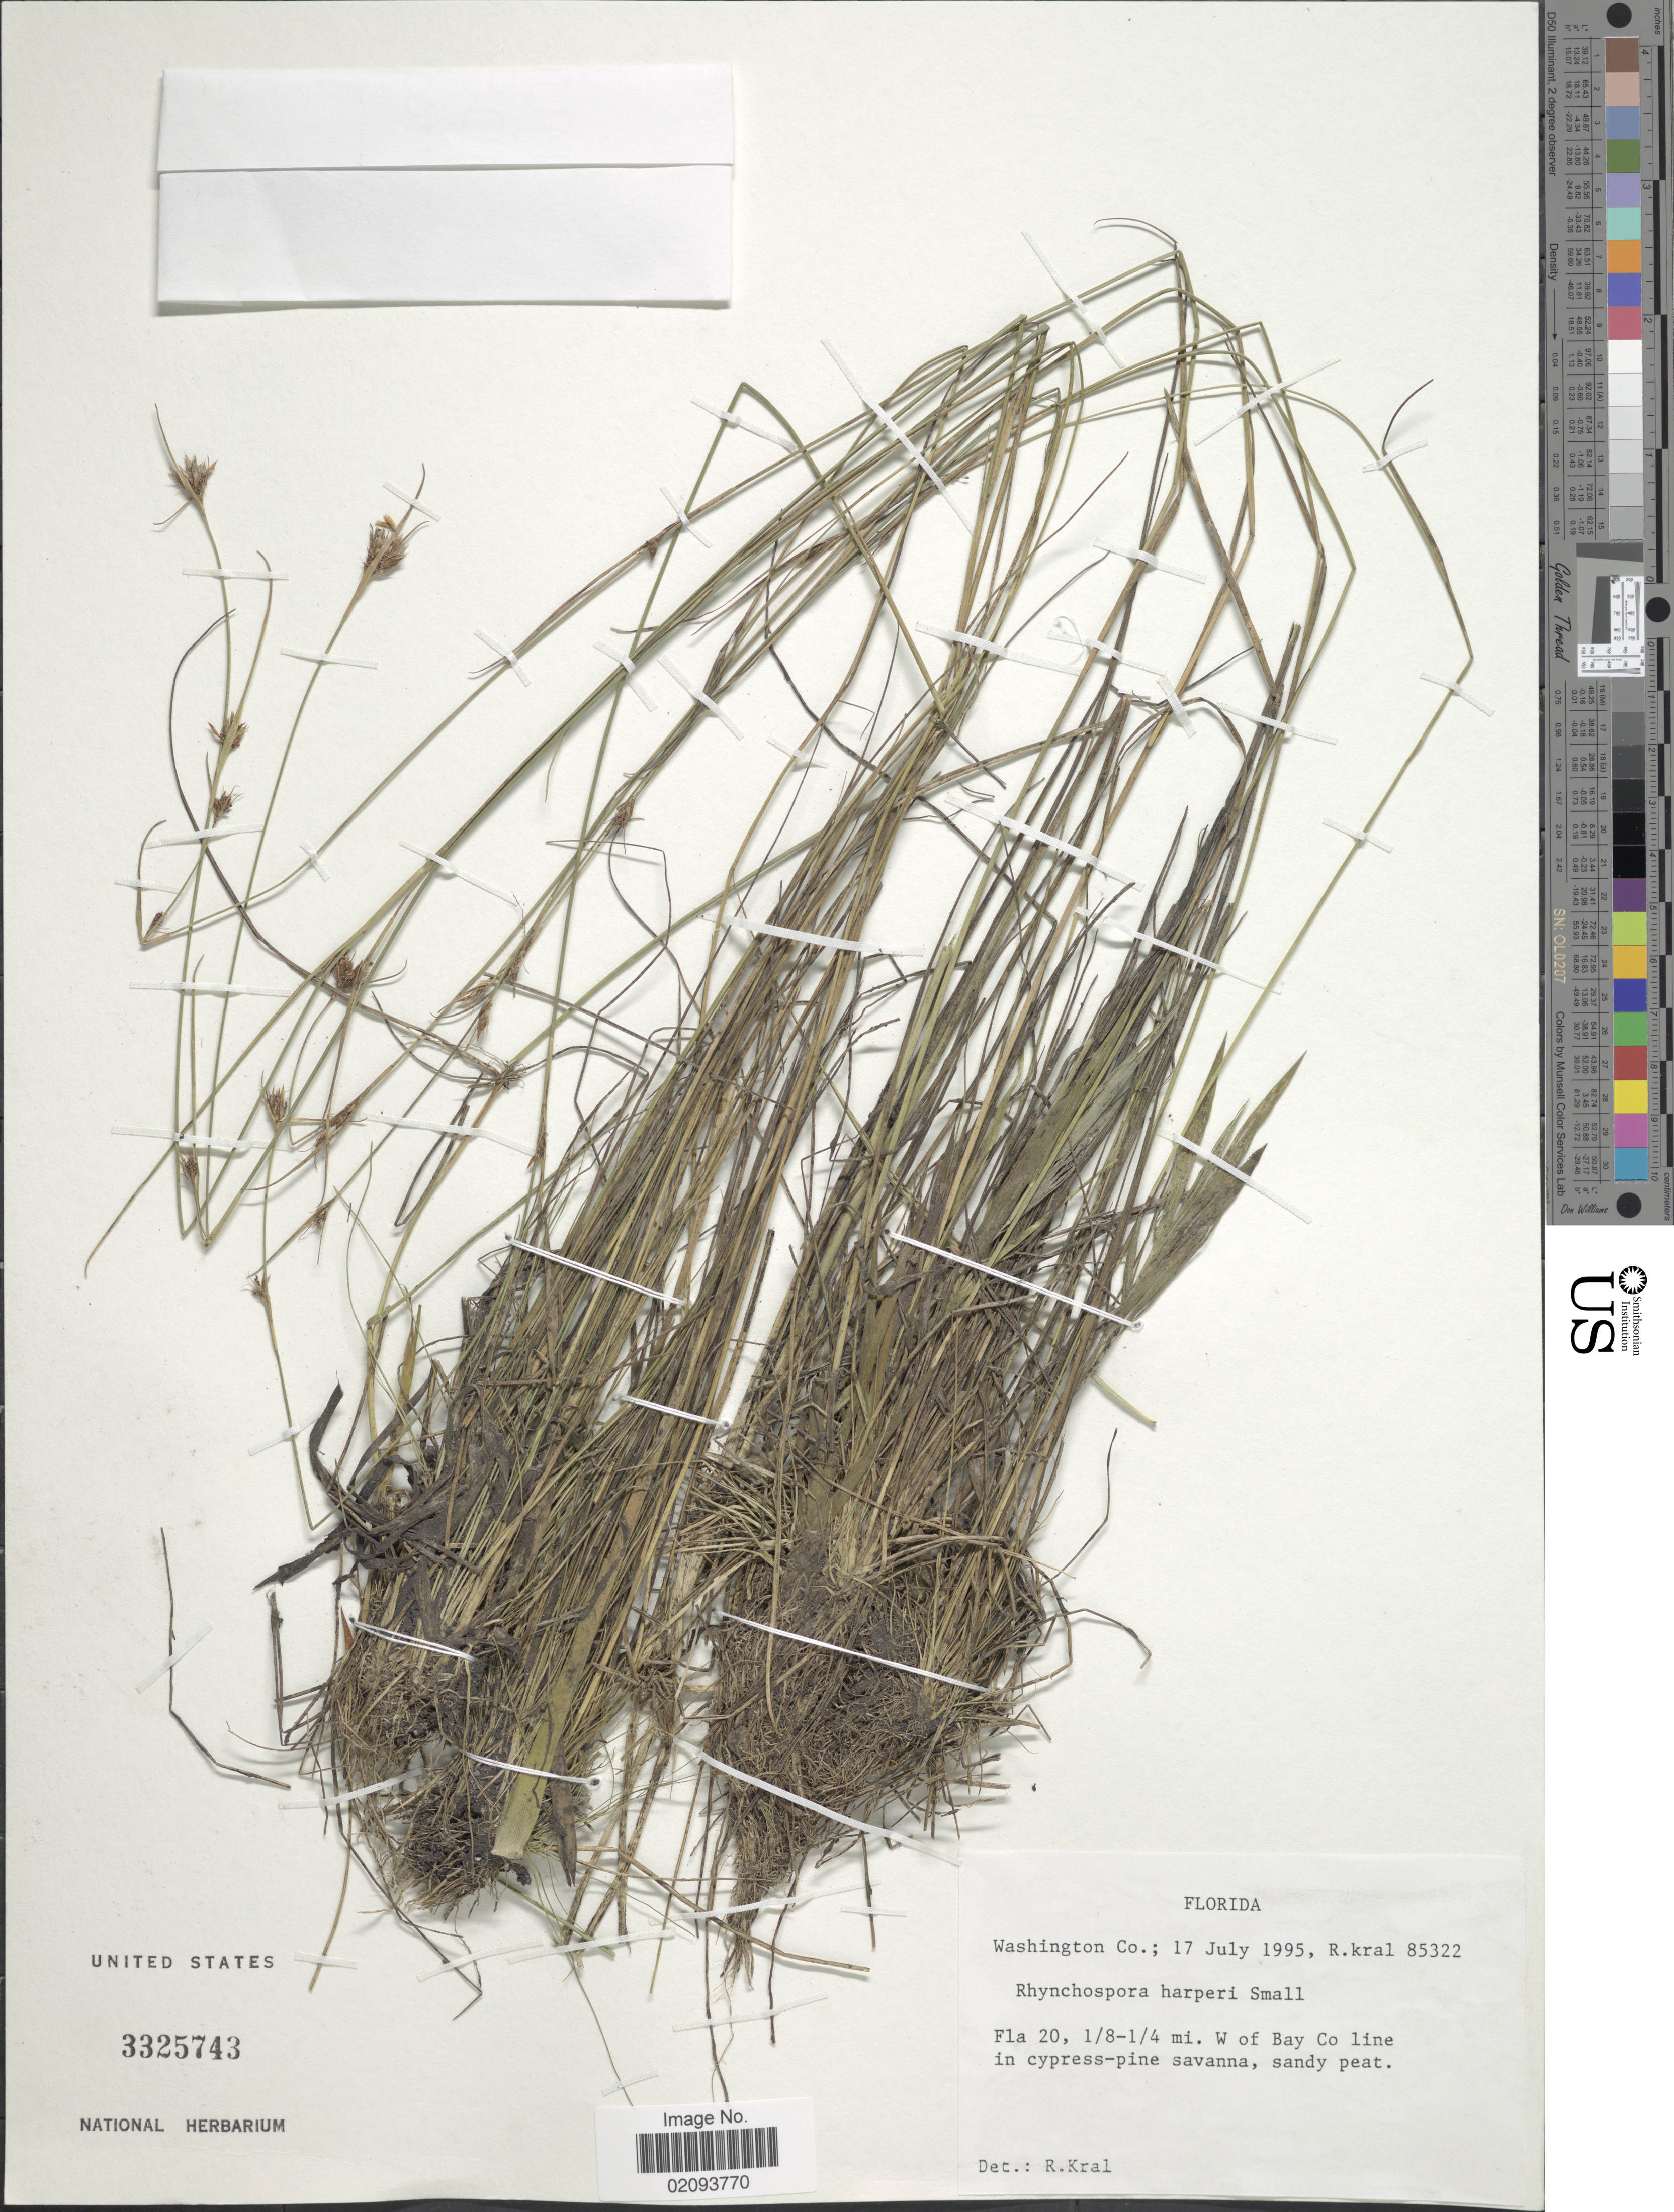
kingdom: Plantae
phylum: Tracheophyta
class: Liliopsida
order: Poales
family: Cyperaceae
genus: Rhynchospora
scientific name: Rhynchospora harperi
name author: Small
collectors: R. Kral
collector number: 85322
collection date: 1995-07-17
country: United States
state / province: Florida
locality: Washington Co. Fla 20, 1/8-1/4 mi. W of Bay Co line in cypress-pine savanna, sandy peat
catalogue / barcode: US 3325743